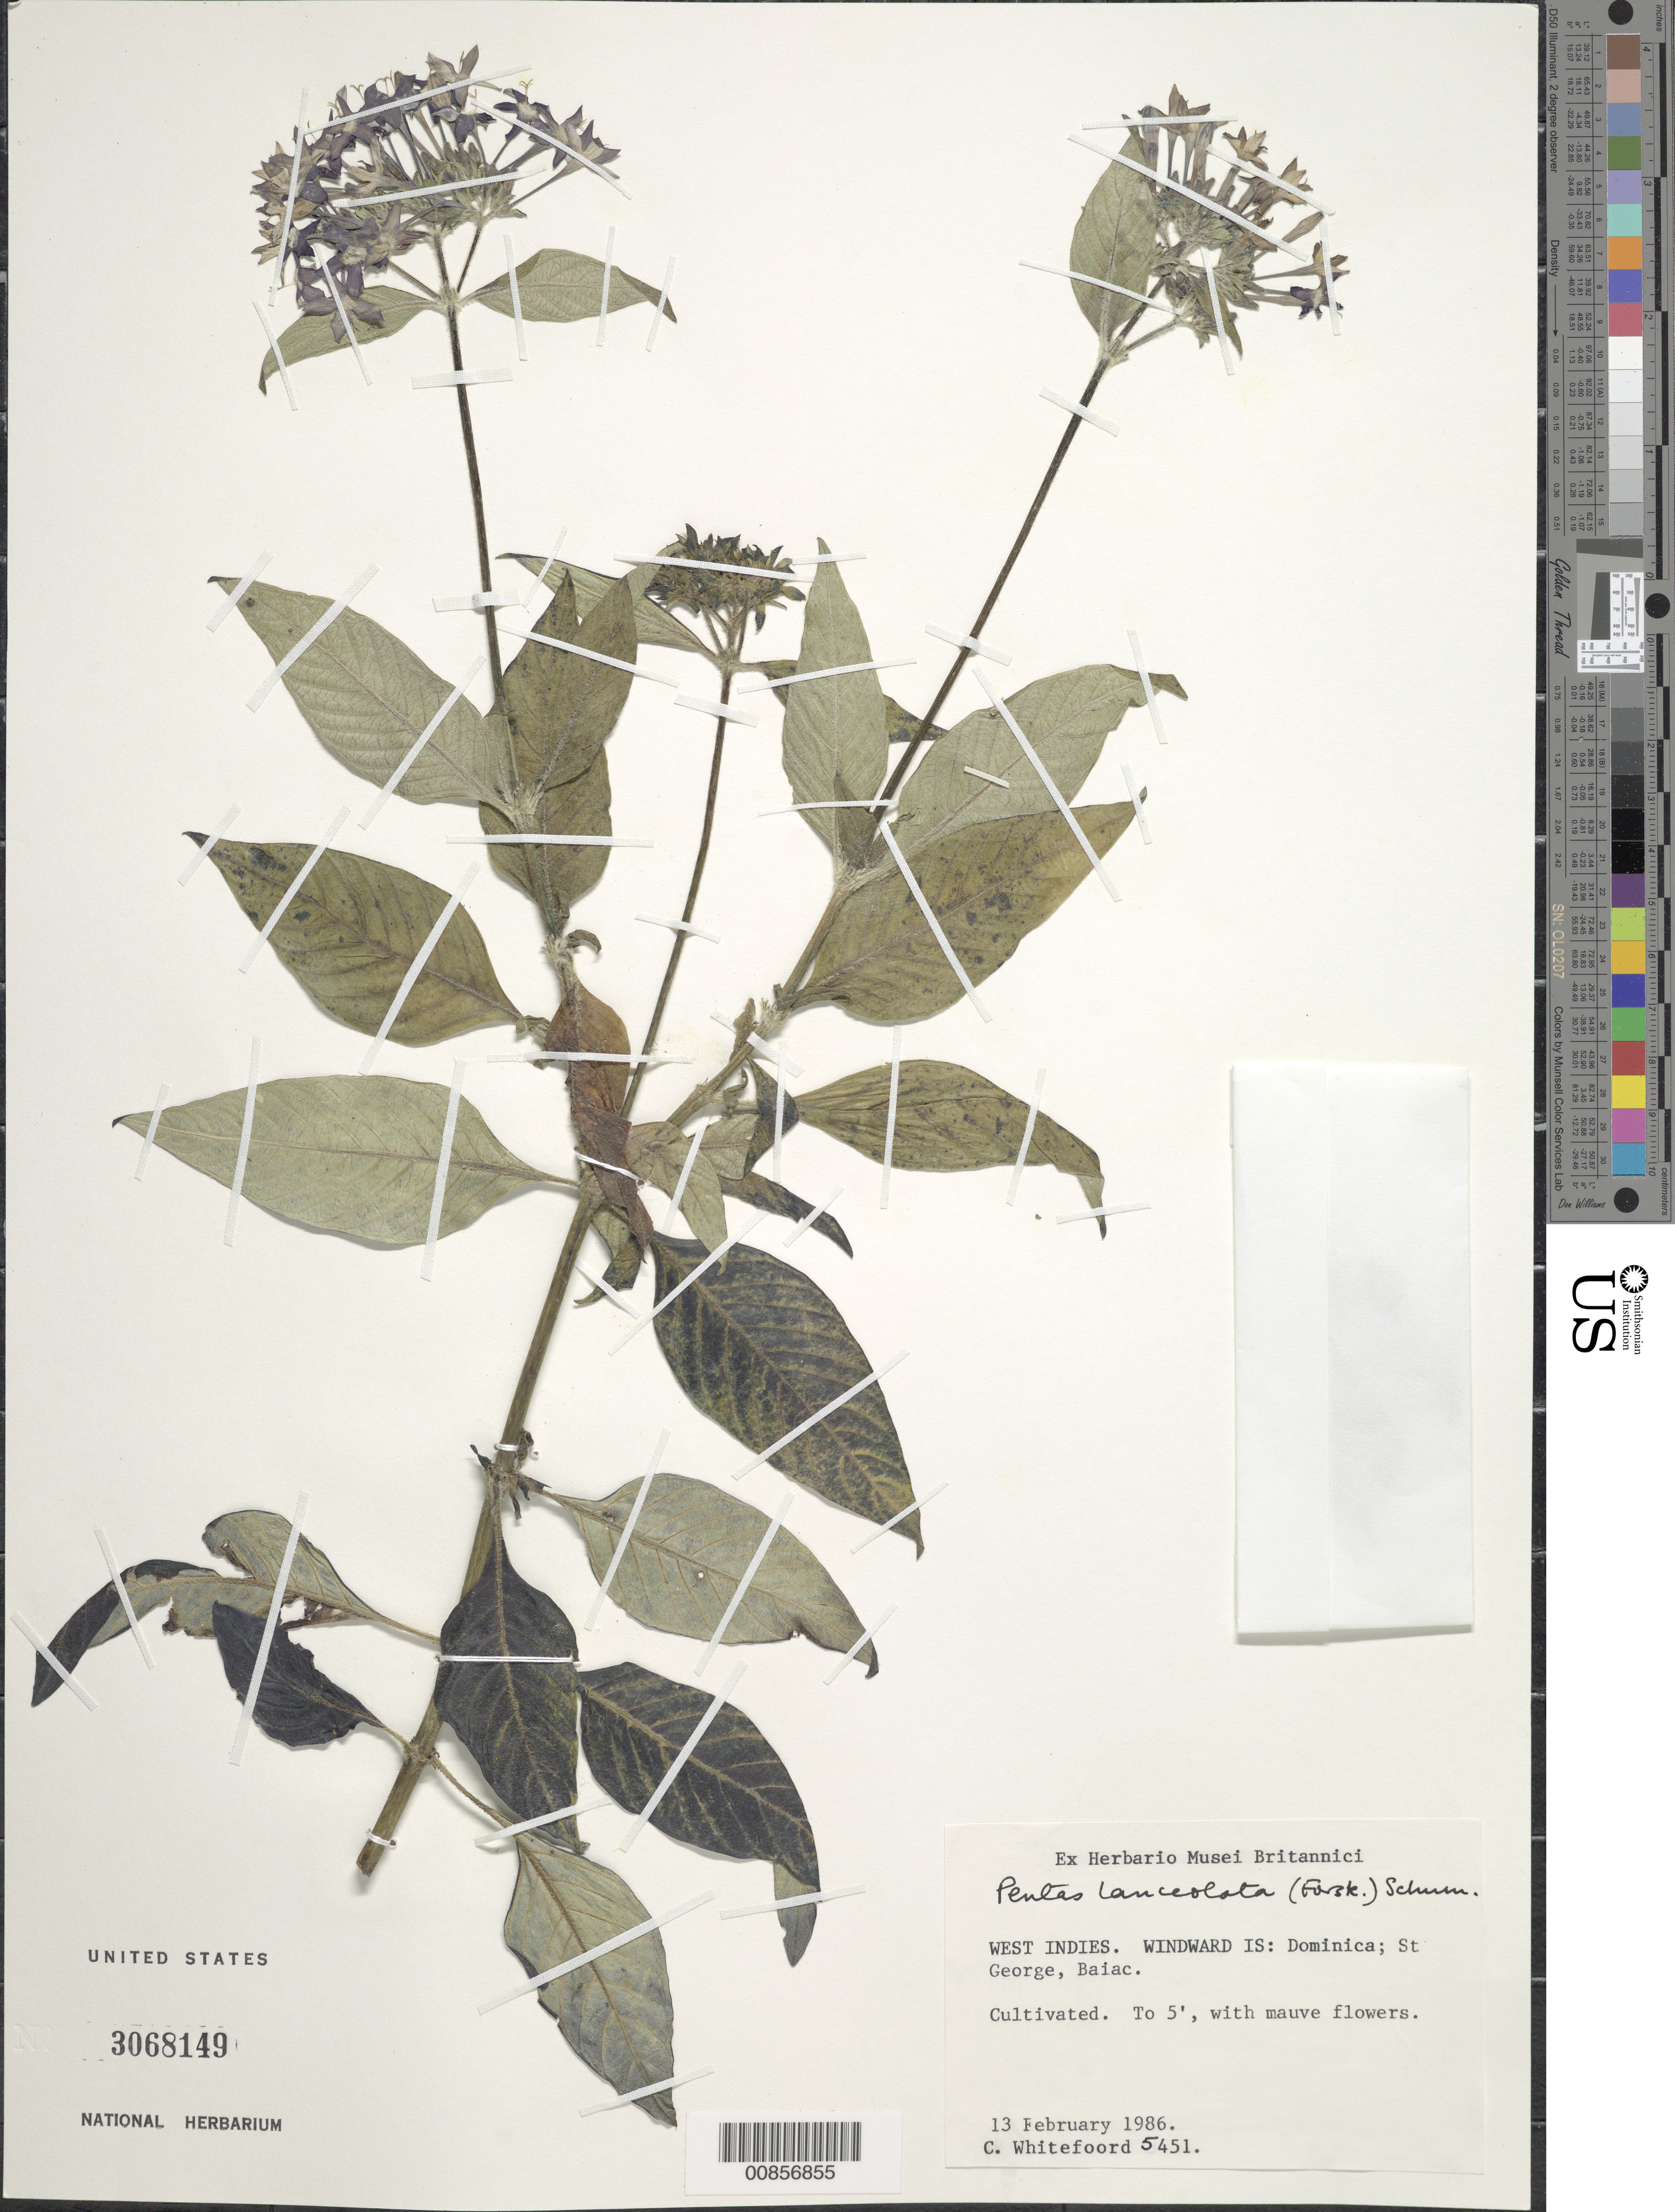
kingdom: Plantae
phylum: Tracheophyta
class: Magnoliopsida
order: Gentianales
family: Rubiaceae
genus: Palicourea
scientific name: Palicourea crocea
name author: (Sw.) Schult.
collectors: C. Whitefoord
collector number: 5451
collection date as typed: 13 Feb 1986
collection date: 1986-02-13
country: Dominica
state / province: St. George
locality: Baiac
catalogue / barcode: US 3068149